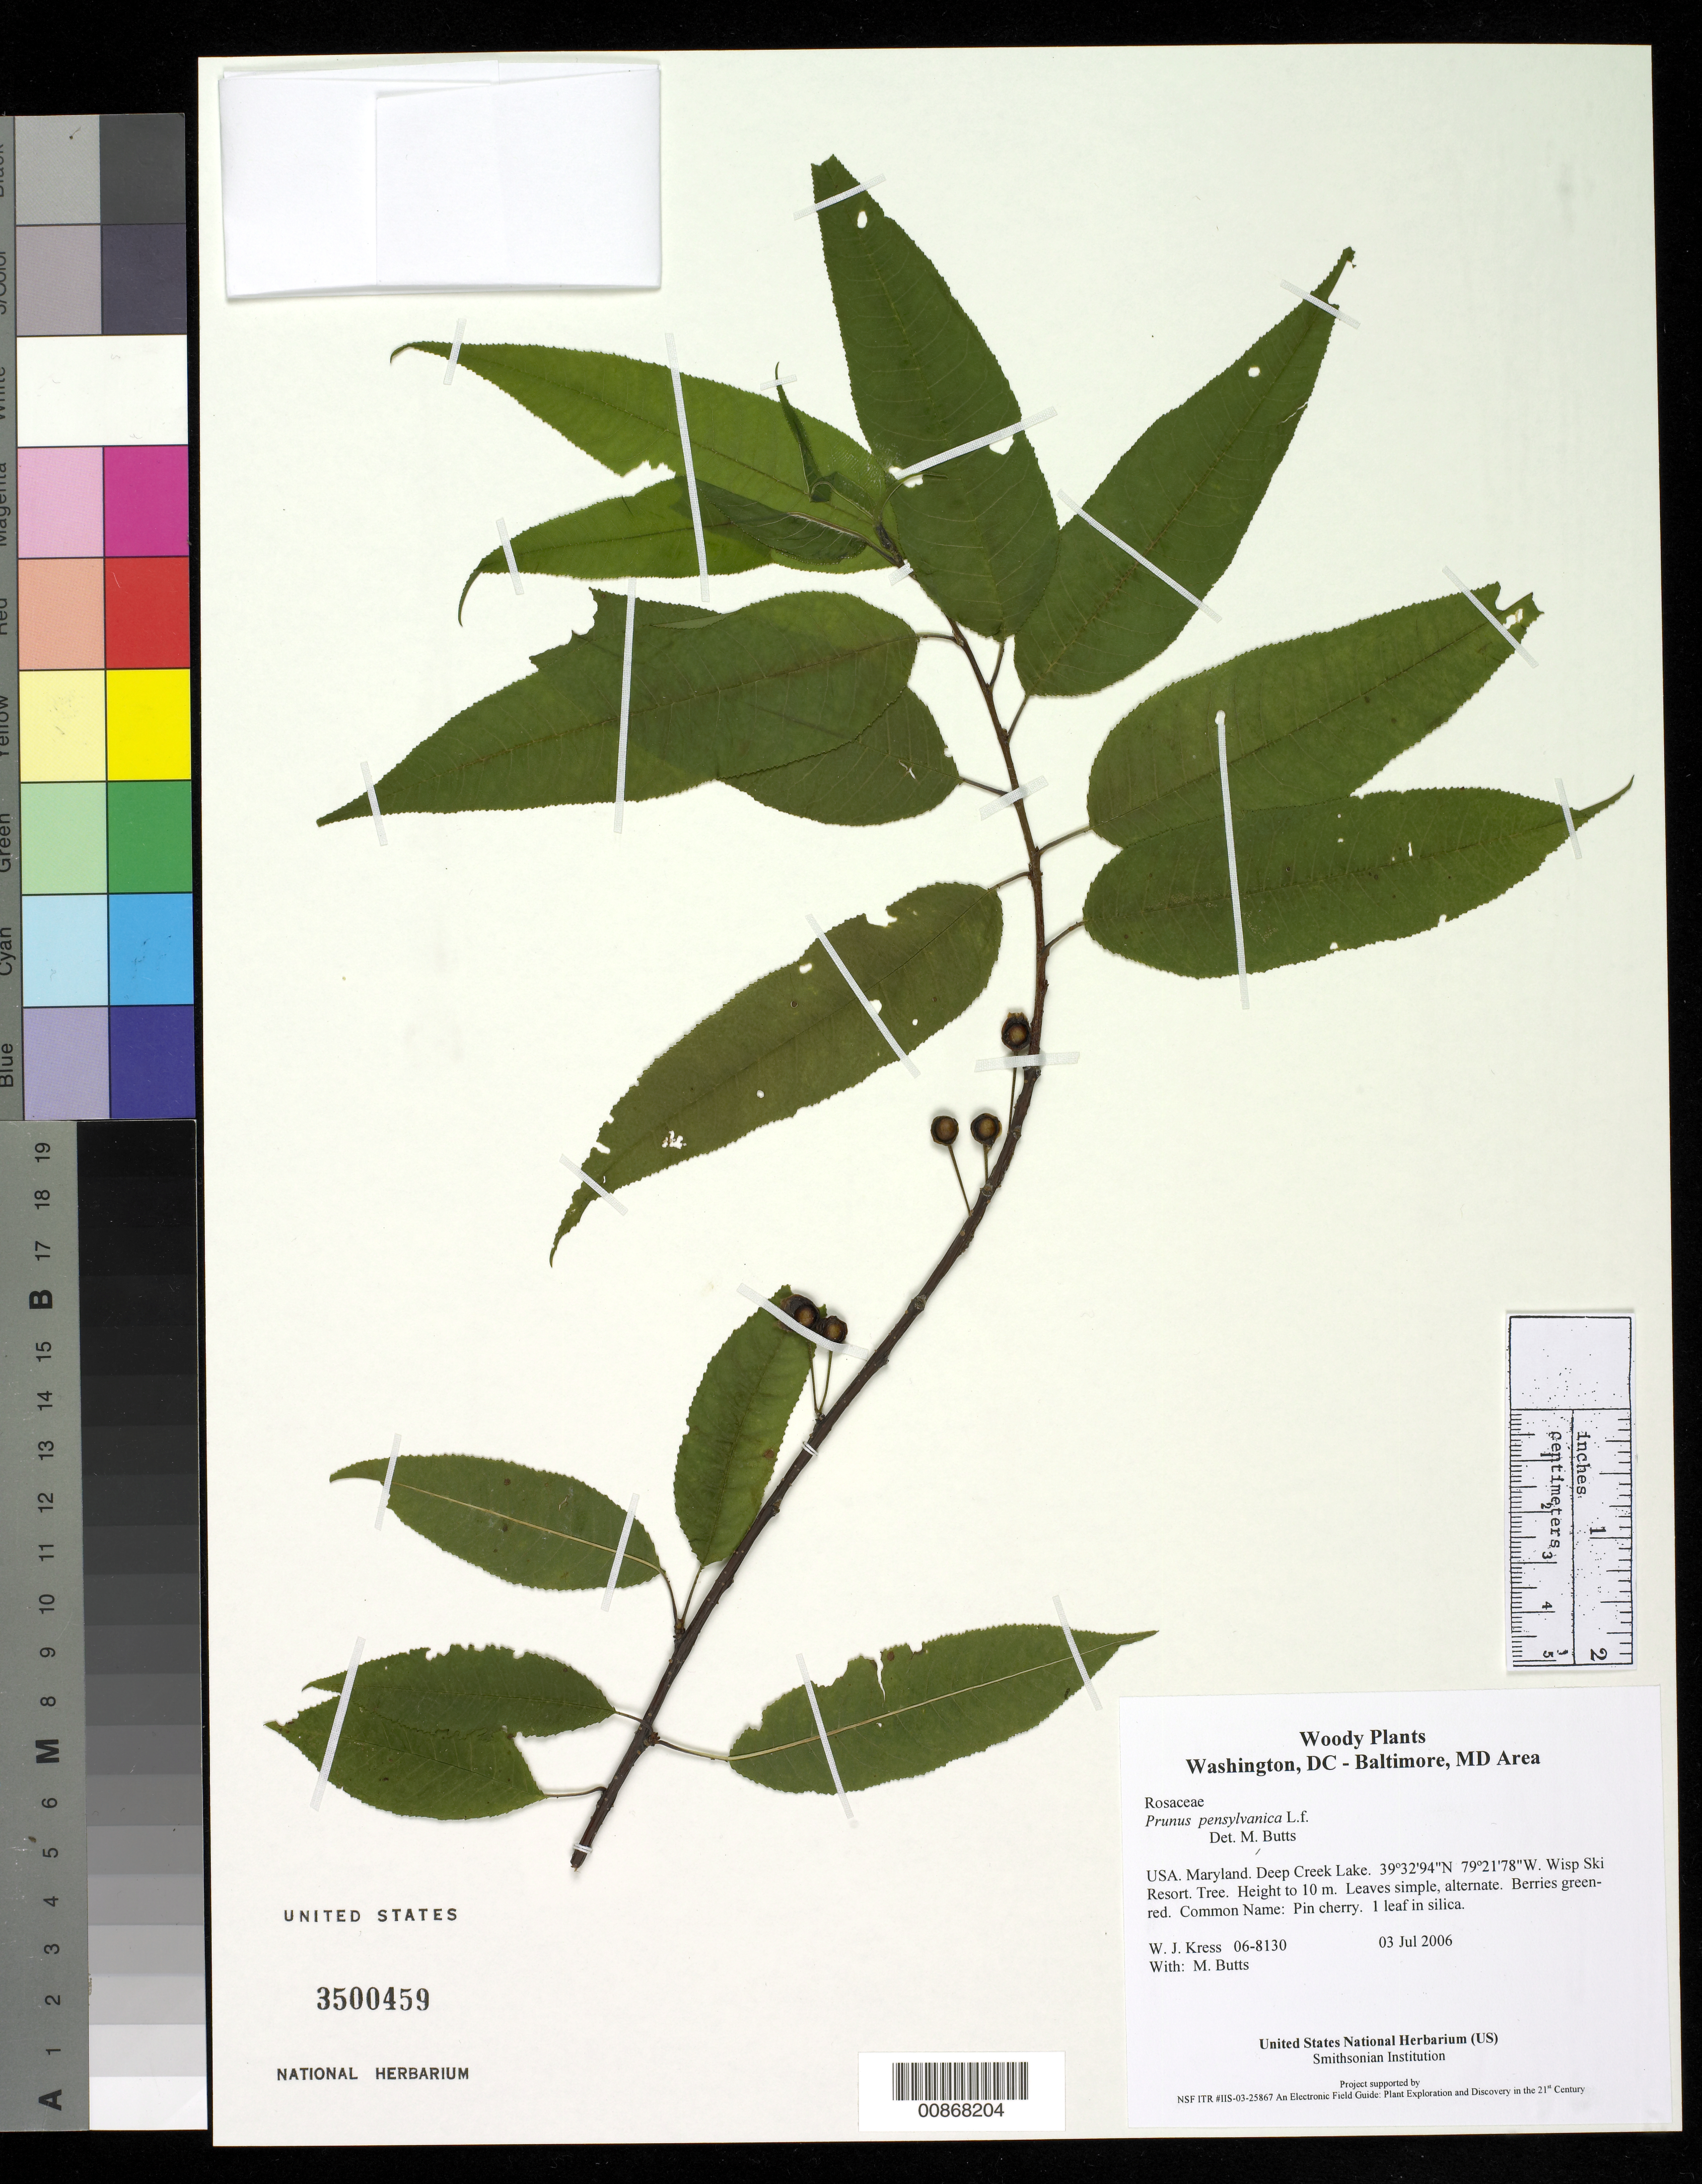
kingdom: Plantae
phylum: Tracheophyta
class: Magnoliopsida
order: Rosales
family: Rosaceae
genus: Prunus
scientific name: Prunus pensylvanica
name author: L. f.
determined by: Butts, M. B.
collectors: W. J. Kress & M. B. Butts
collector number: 06-8130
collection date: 2006-07-03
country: United States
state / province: Maryland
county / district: Garrett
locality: Deep Creek Lake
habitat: Wisp Ski Resort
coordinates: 39 32 94 N, 79 21 78 W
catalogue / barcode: US 3500459